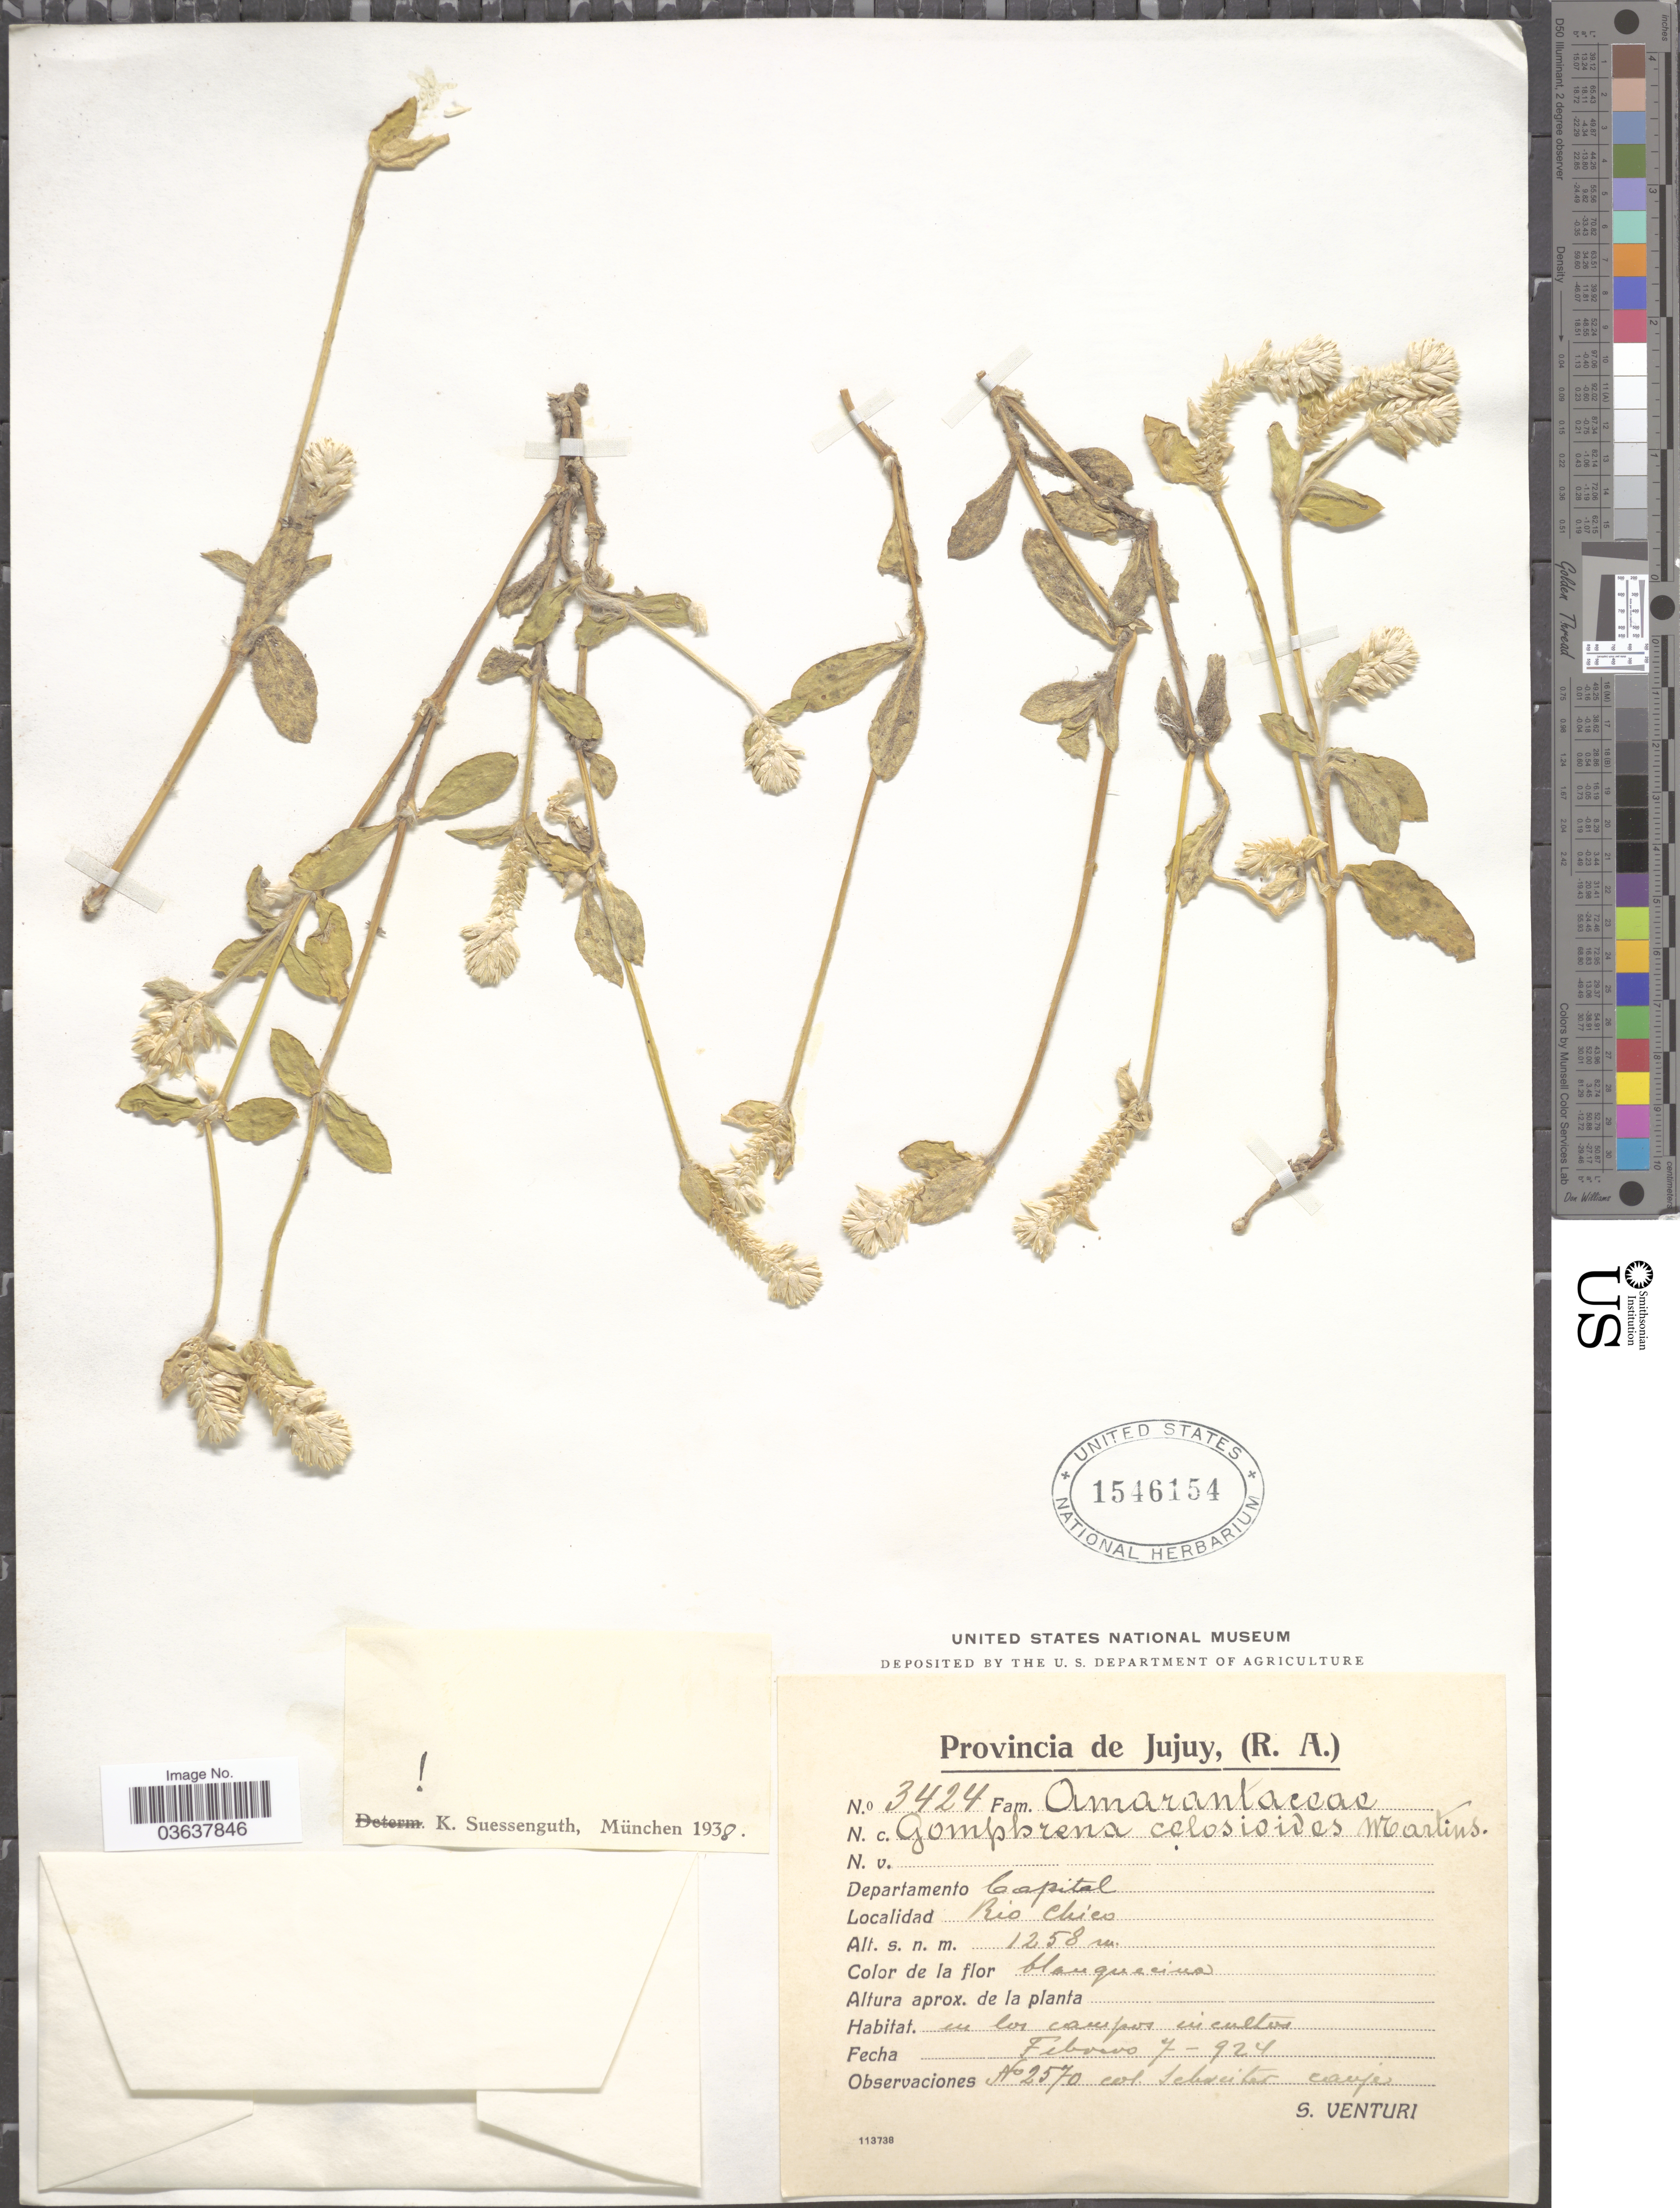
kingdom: Plantae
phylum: Tracheophyta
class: Magnoliopsida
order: Caryophyllales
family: Amaranthaceae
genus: Gomphrena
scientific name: Gomphrena celosioides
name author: Mart.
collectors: S. Venturi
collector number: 3424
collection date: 1924-02-07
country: Argentina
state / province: Jujuy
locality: Departamento Capital. Rio Chico.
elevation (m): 1258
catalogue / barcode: US 1546154